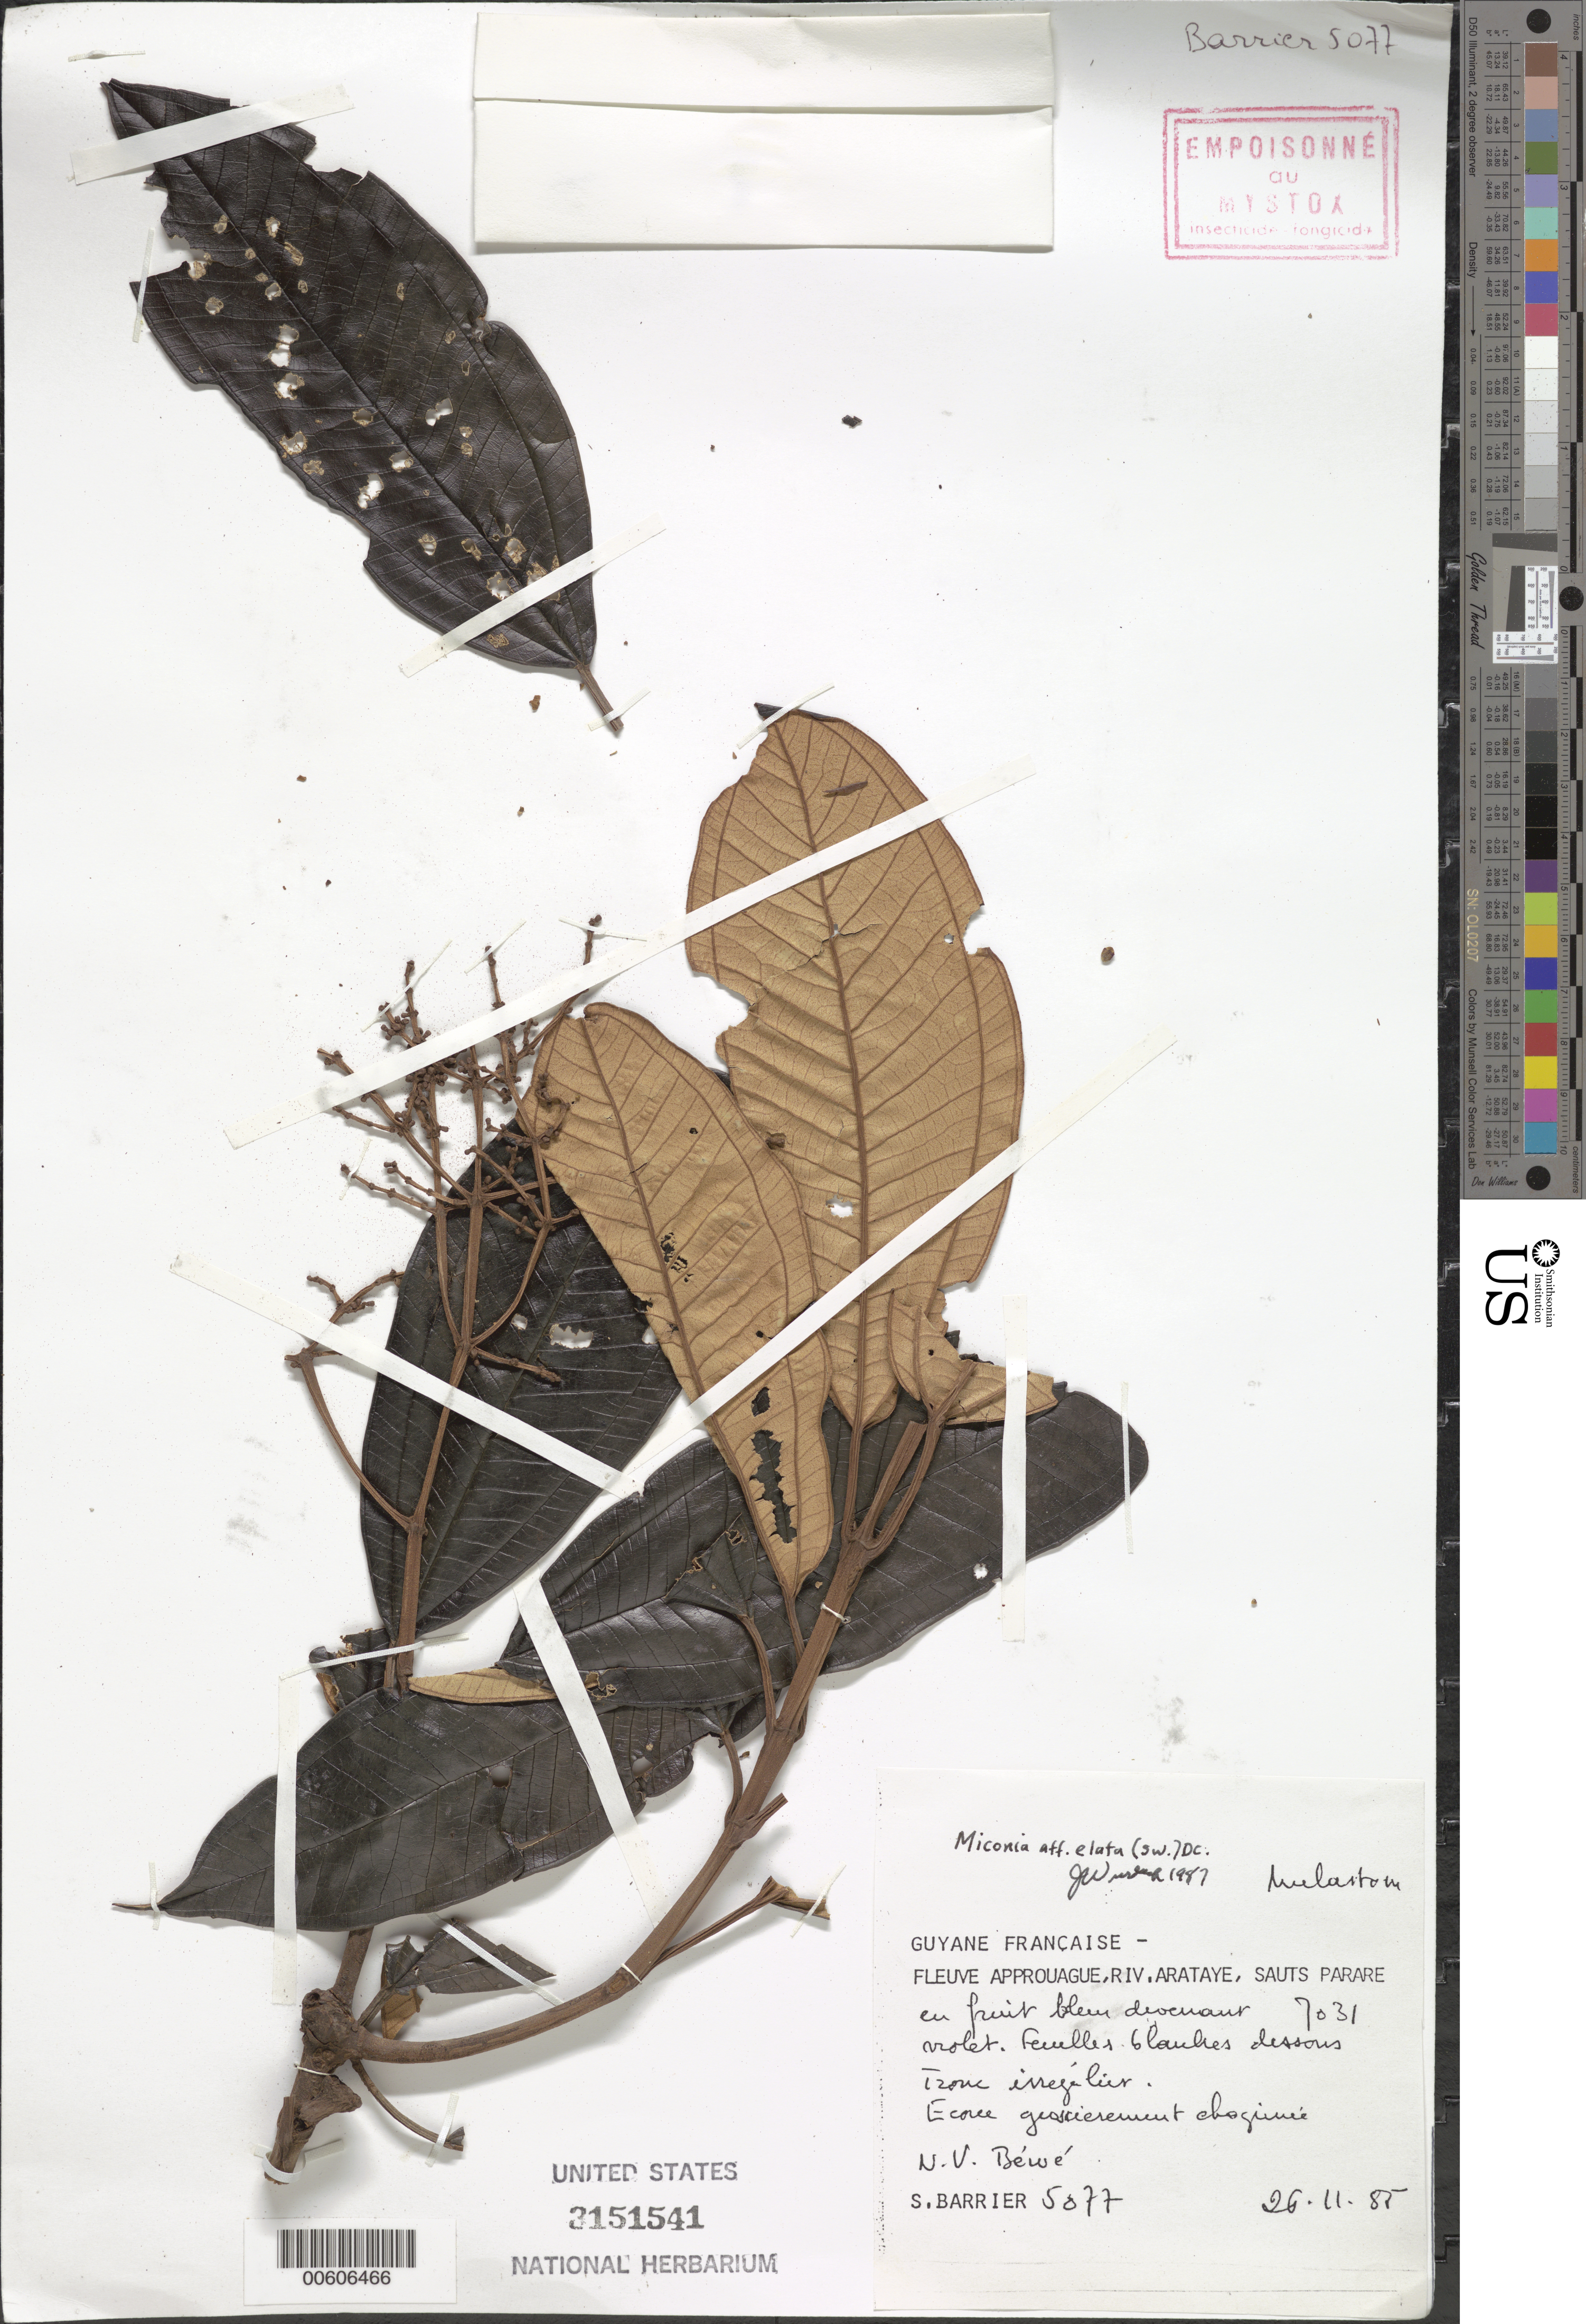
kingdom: Plantae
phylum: Tracheophyta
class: Magnoliopsida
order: Myrtales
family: Melastomataceae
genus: Miconia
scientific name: Miconia elata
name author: (Sw.) DC.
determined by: Wurdack, John J., (US), US (UNITED STATES)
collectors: S. Barrier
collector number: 5077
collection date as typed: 26-Nov-85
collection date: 1985-11-26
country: French Guiana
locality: Rivière Arataye, Saut Pararé (rapids) (ca. 20 km upstream from cofluence with Approuague River)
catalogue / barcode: US 3151541